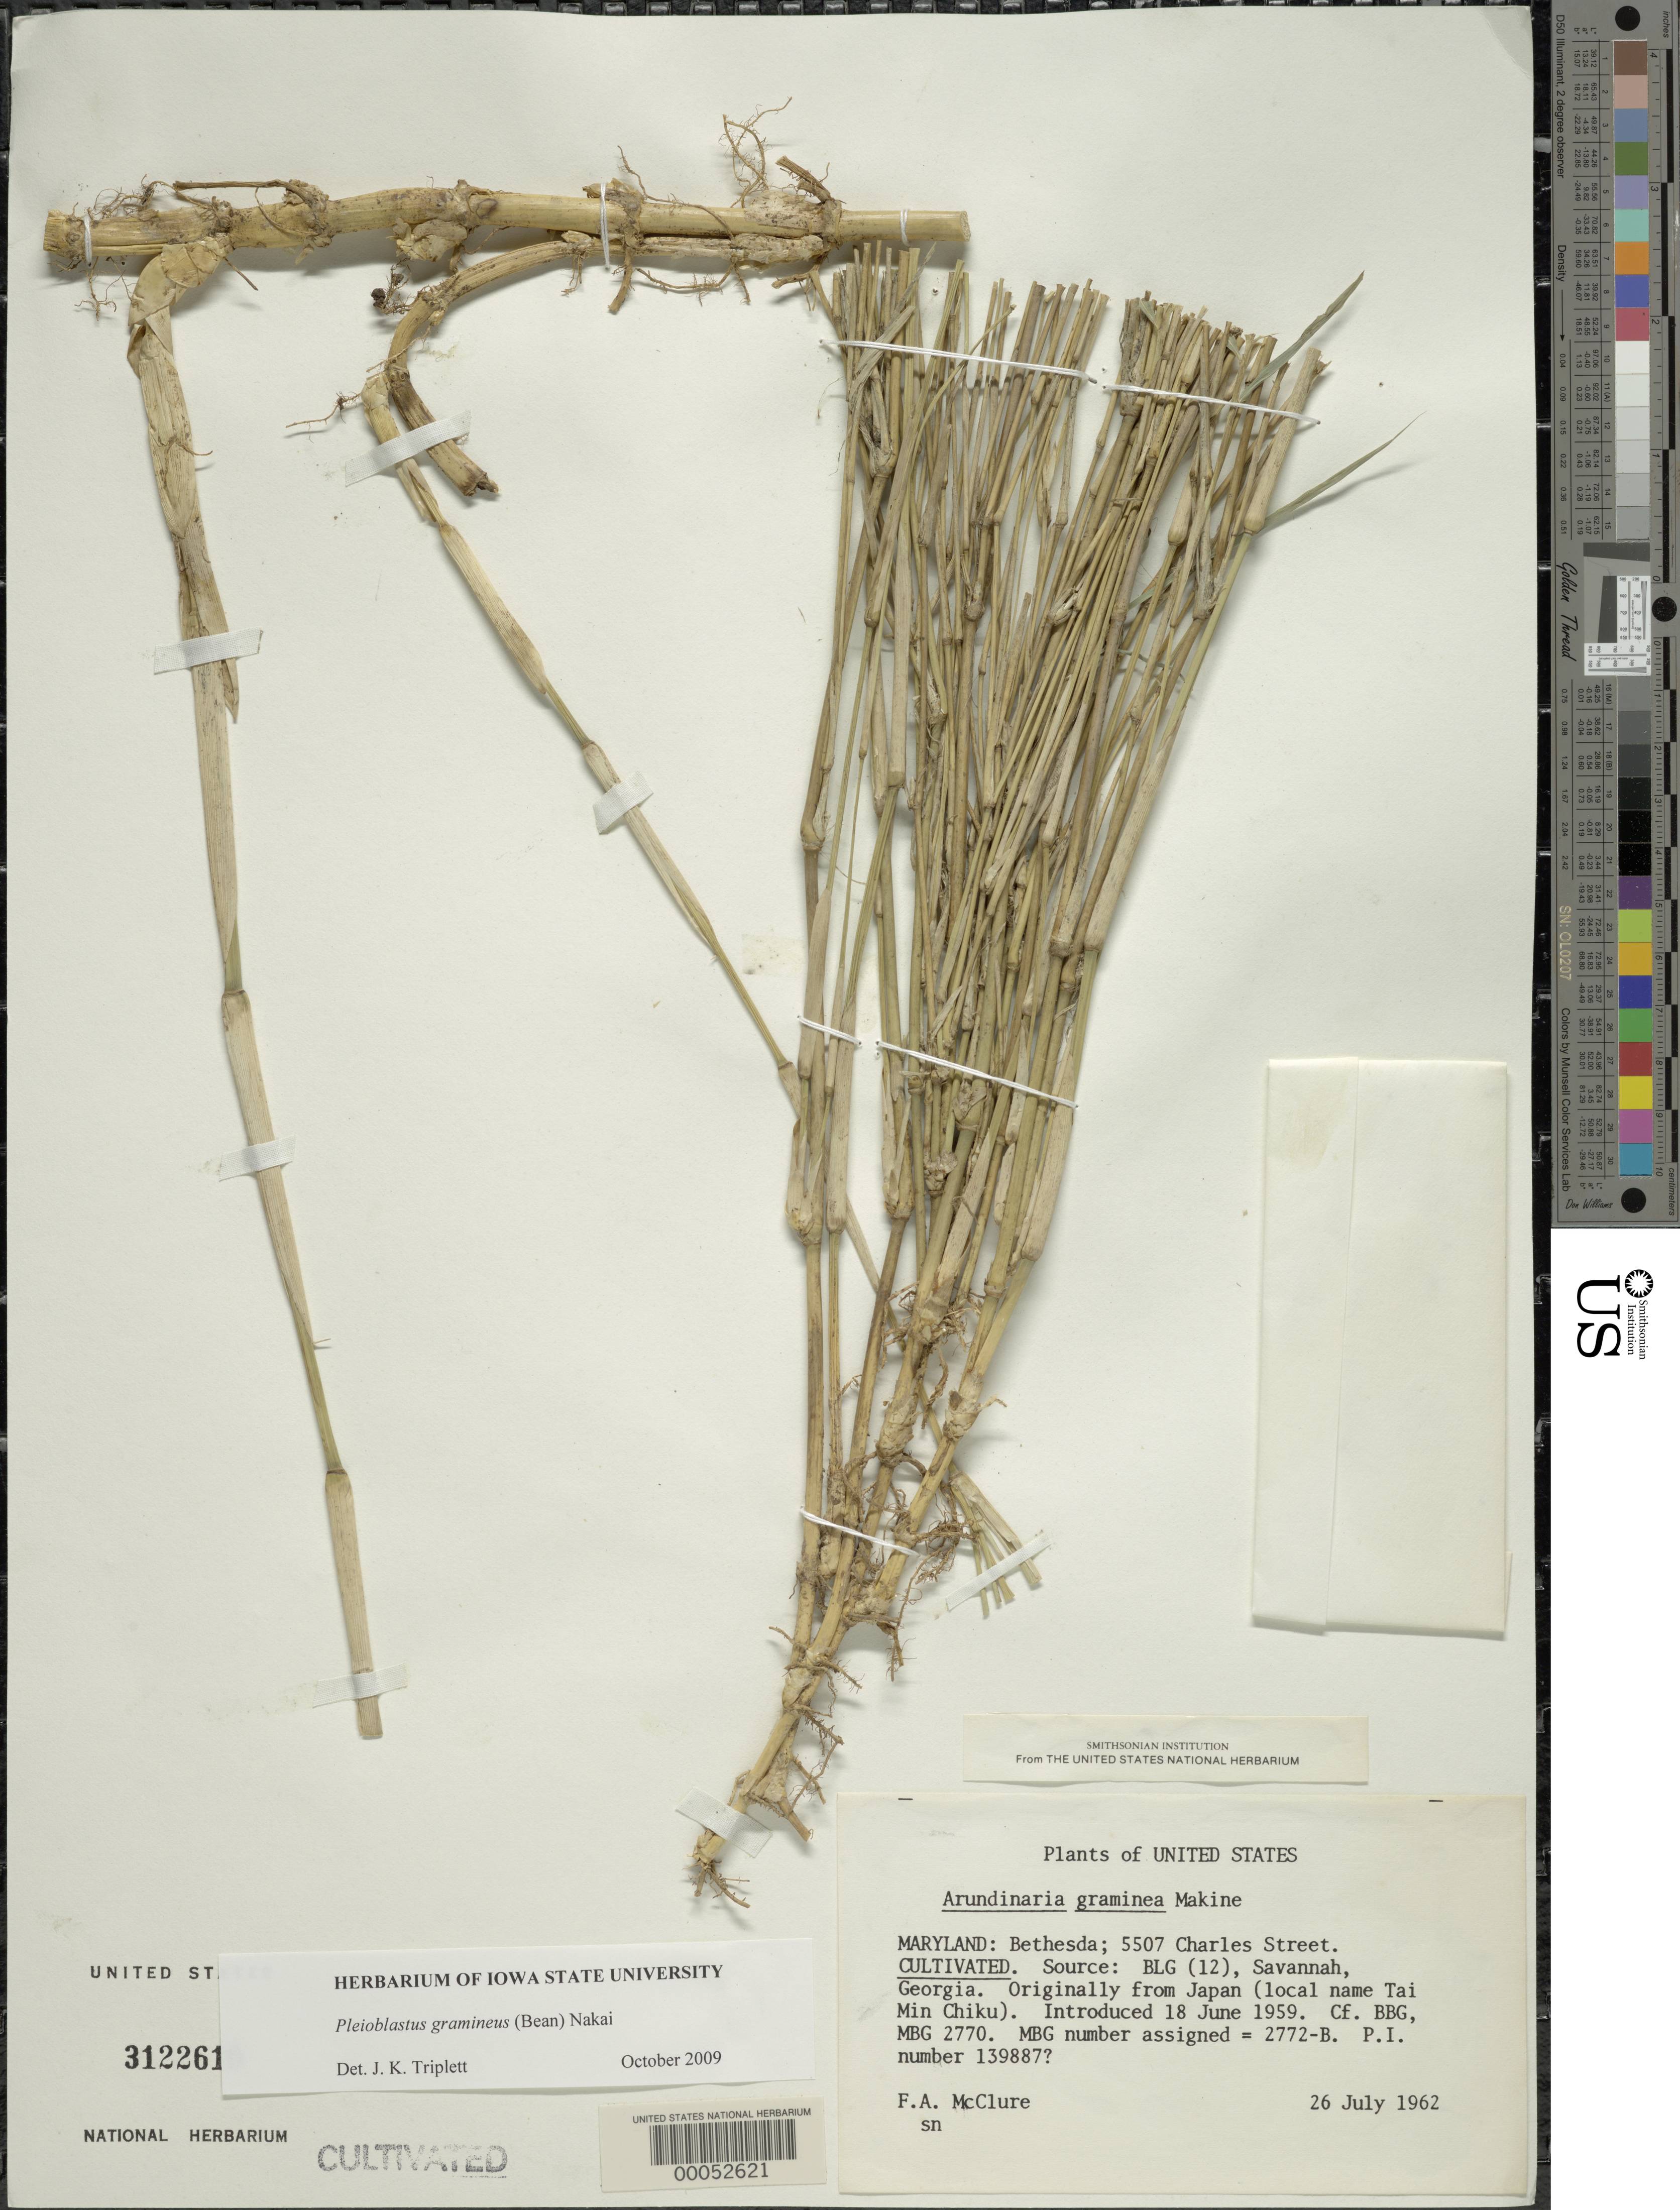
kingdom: Plantae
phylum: Tracheophyta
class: Liliopsida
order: Poales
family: Poaceae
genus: Pleioblastus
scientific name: Pleioblastus gramineus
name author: (Bean) Nakai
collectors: F. A. McClure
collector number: MBG 2772-B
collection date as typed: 26 Jul 1962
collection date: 1962-07-26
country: United States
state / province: Maryland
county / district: Montgomery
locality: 5507 Charles Street, Bethesda (McClure's garden)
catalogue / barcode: US 3122610